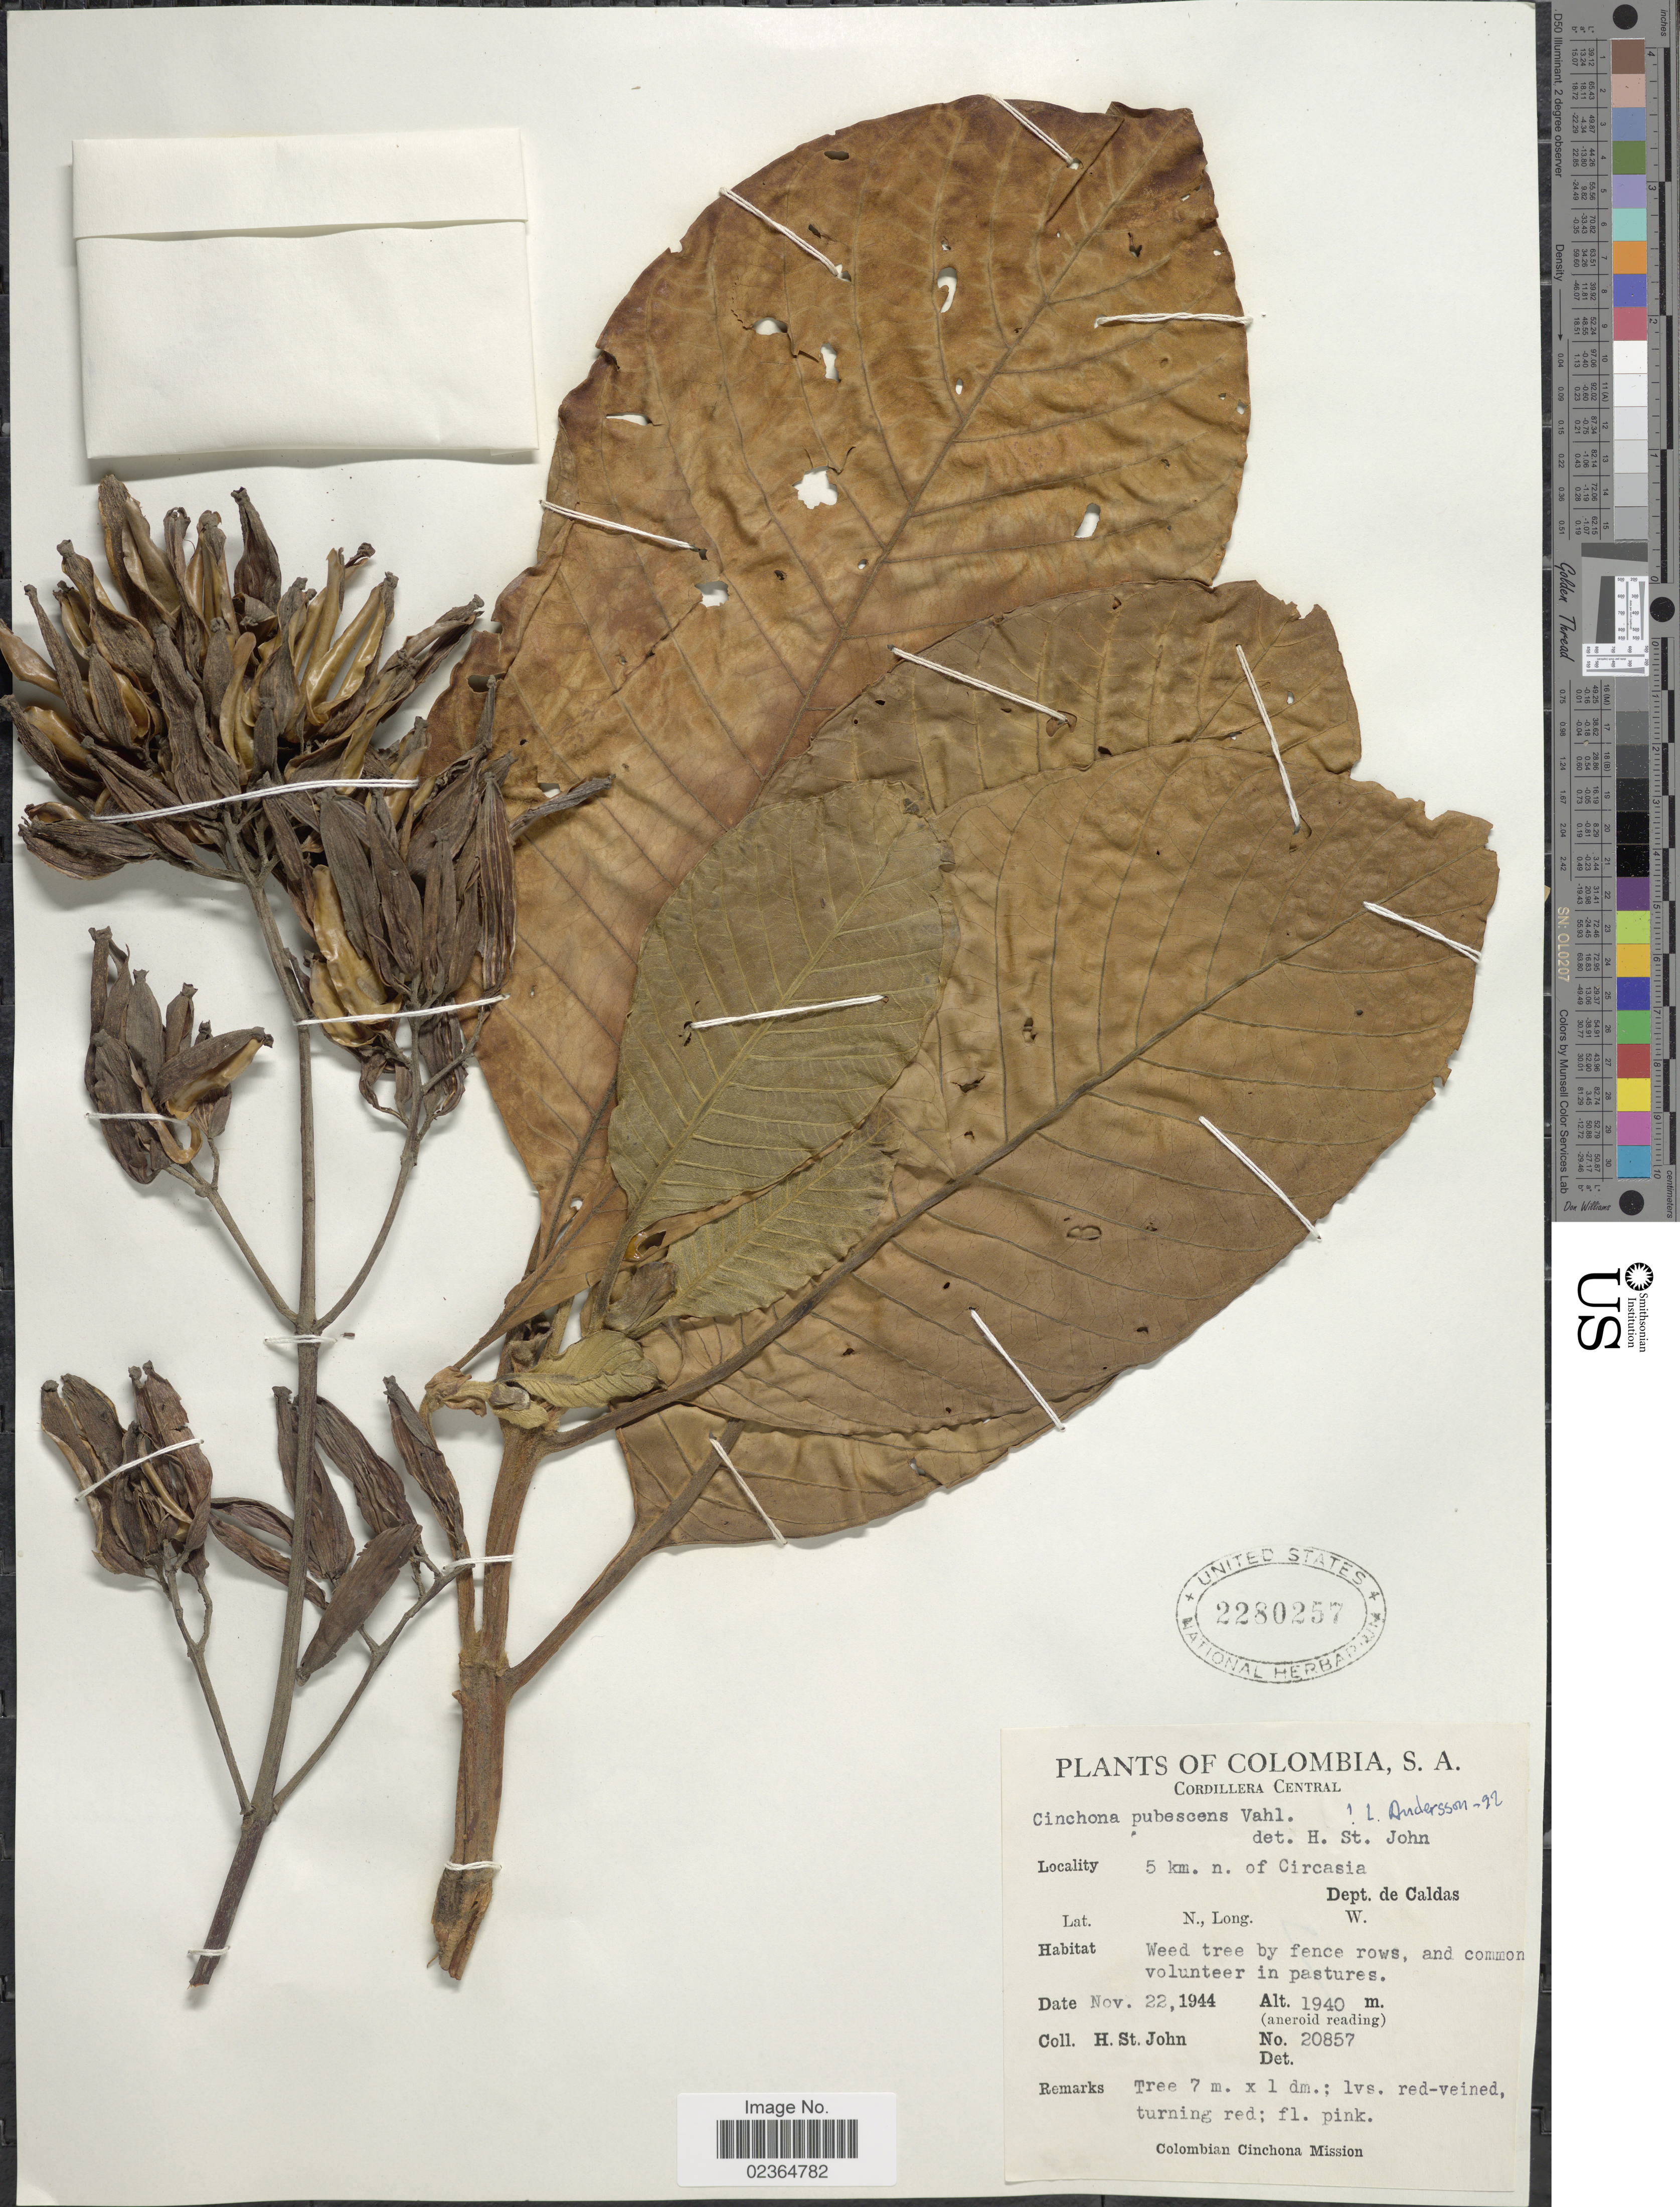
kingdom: Plantae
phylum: Tracheophyta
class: Magnoliopsida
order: Gentianales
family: Rubiaceae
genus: Cinchona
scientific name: Cinchona pubescens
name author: Vahl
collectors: H. St. John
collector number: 20857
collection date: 1944-11-22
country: Colombia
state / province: Caldas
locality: Cordillera Central. 5 km. n. of Circasia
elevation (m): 1940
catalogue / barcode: US 2280257